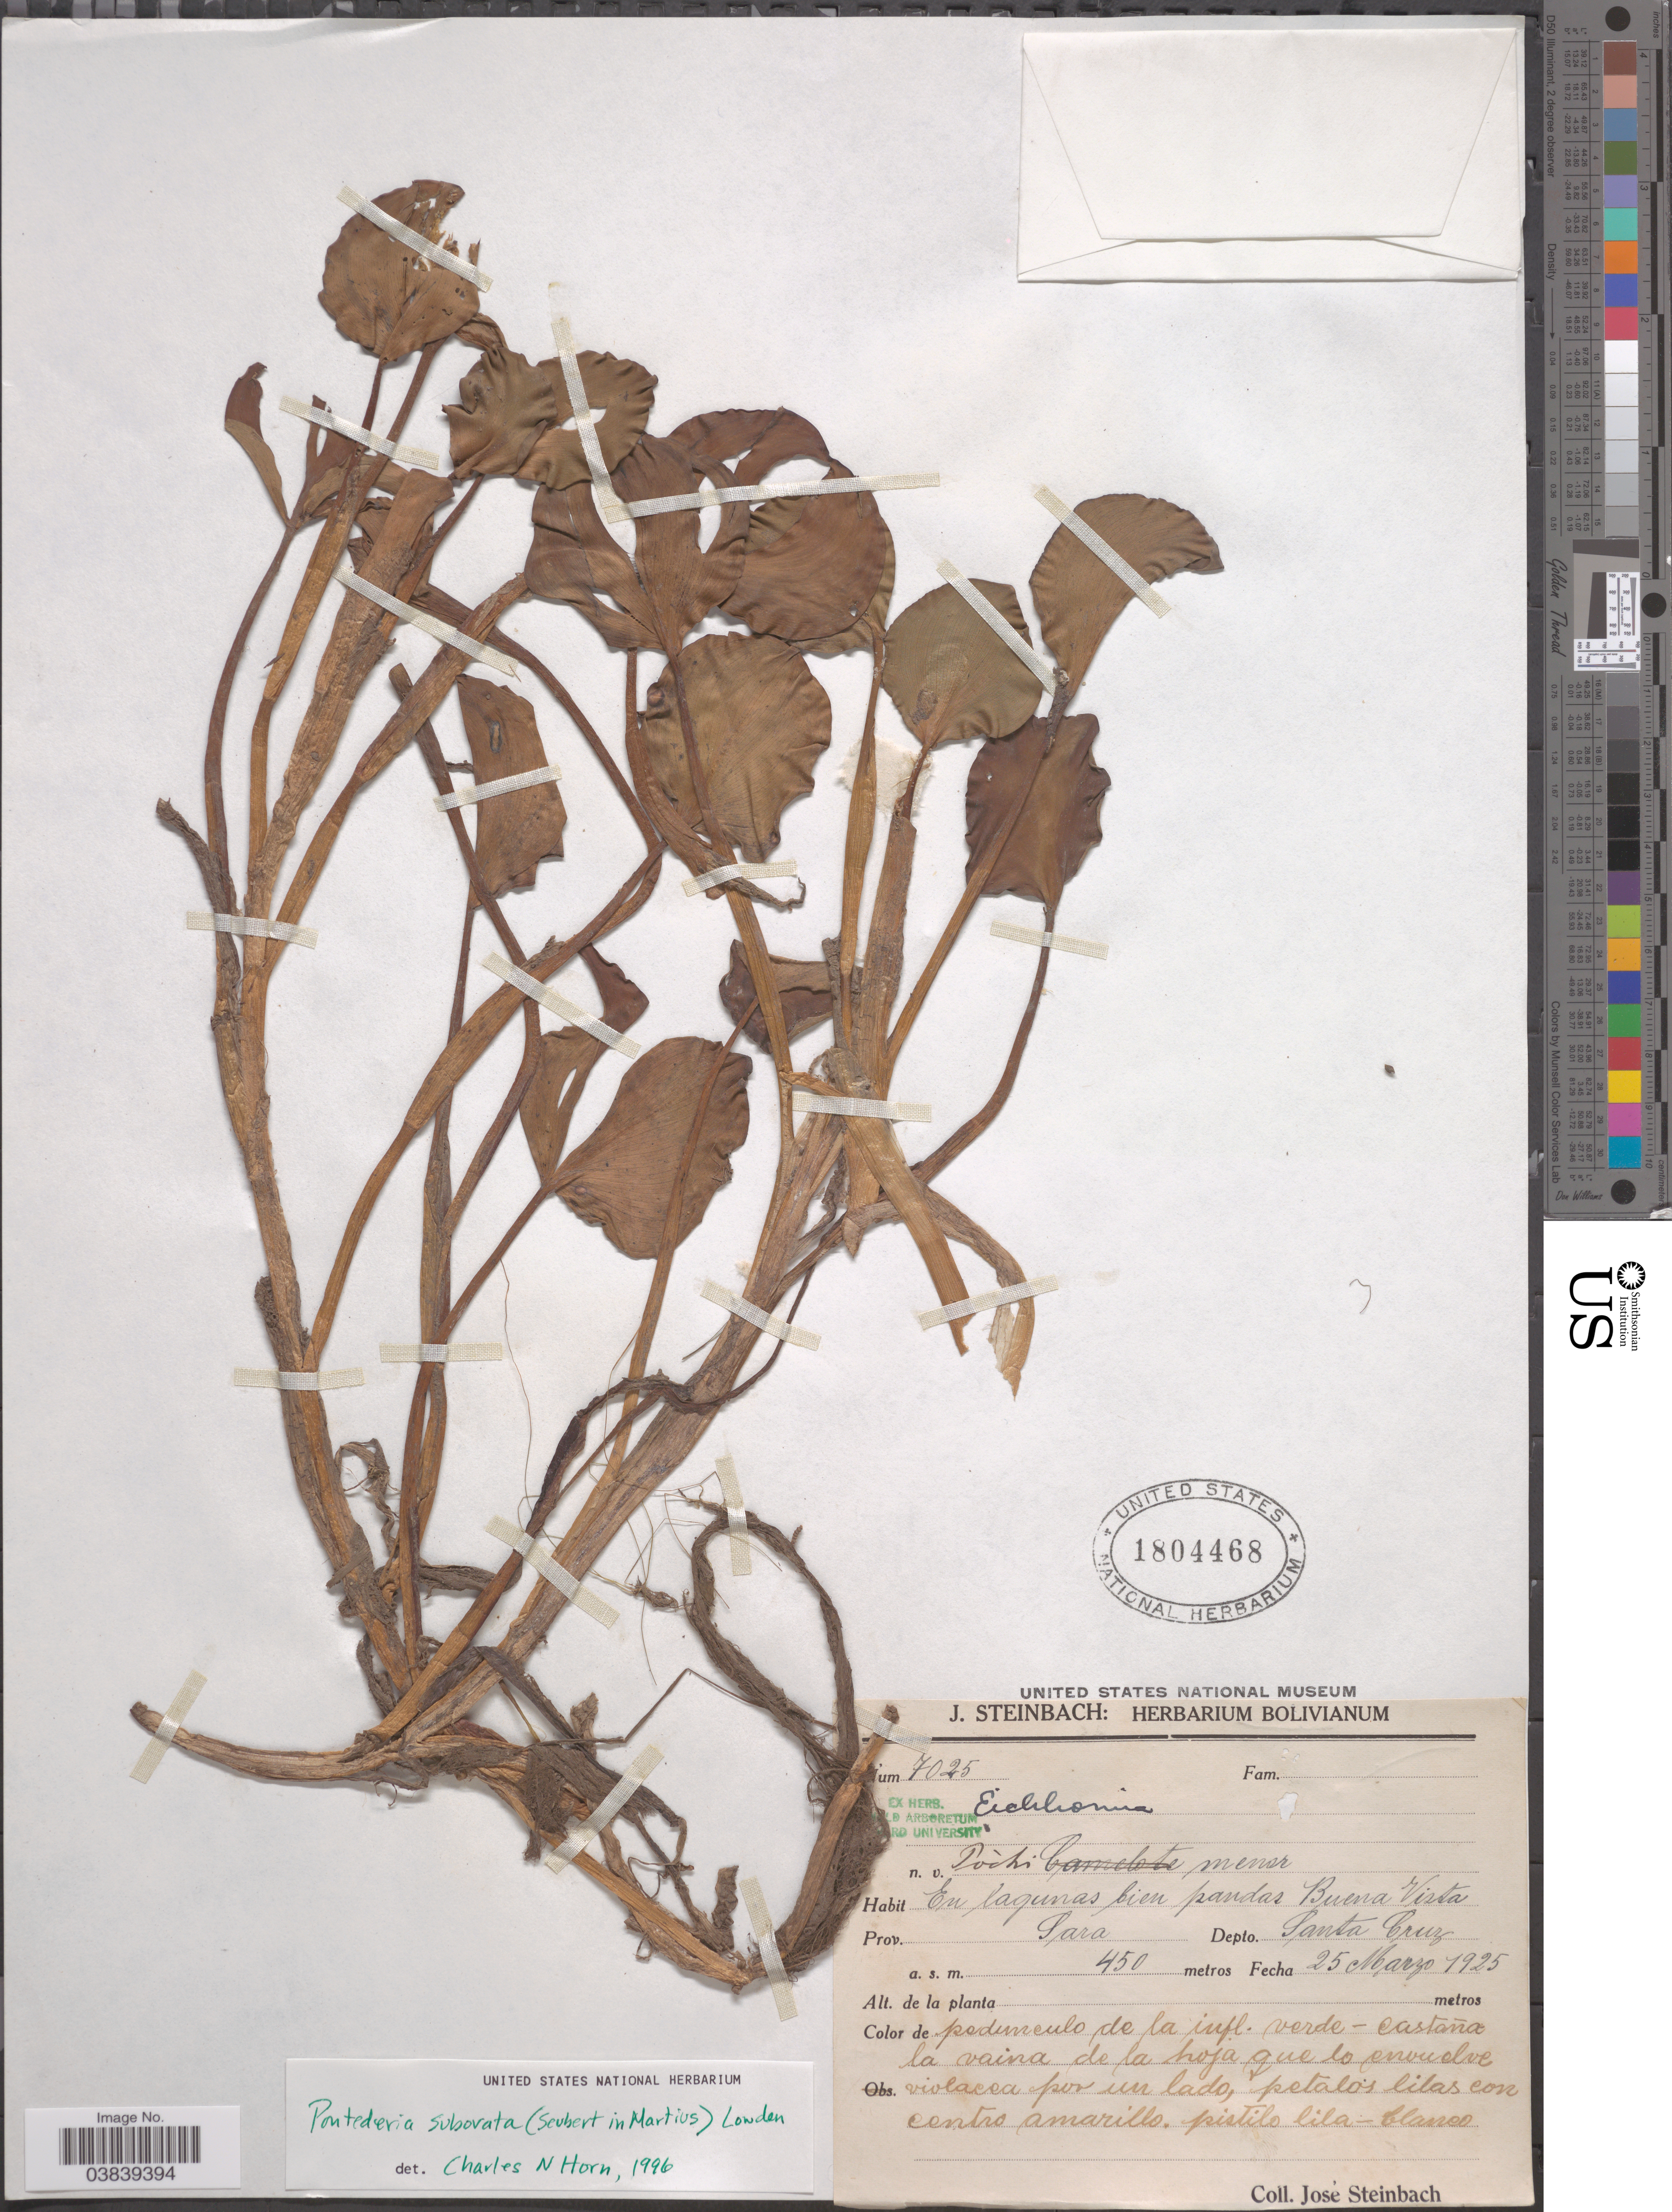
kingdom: Plantae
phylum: Tracheophyta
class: Liliopsida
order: Commelinales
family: Pontederiaceae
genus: Pontederia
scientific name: Pontederia subovata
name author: (Seub.) Lowden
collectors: J. Steinbach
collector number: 7025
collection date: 1925-03-25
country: Bolivia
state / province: Santa Cruz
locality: Sara. Depto. Santa Cruz.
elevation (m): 450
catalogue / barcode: US 1804468